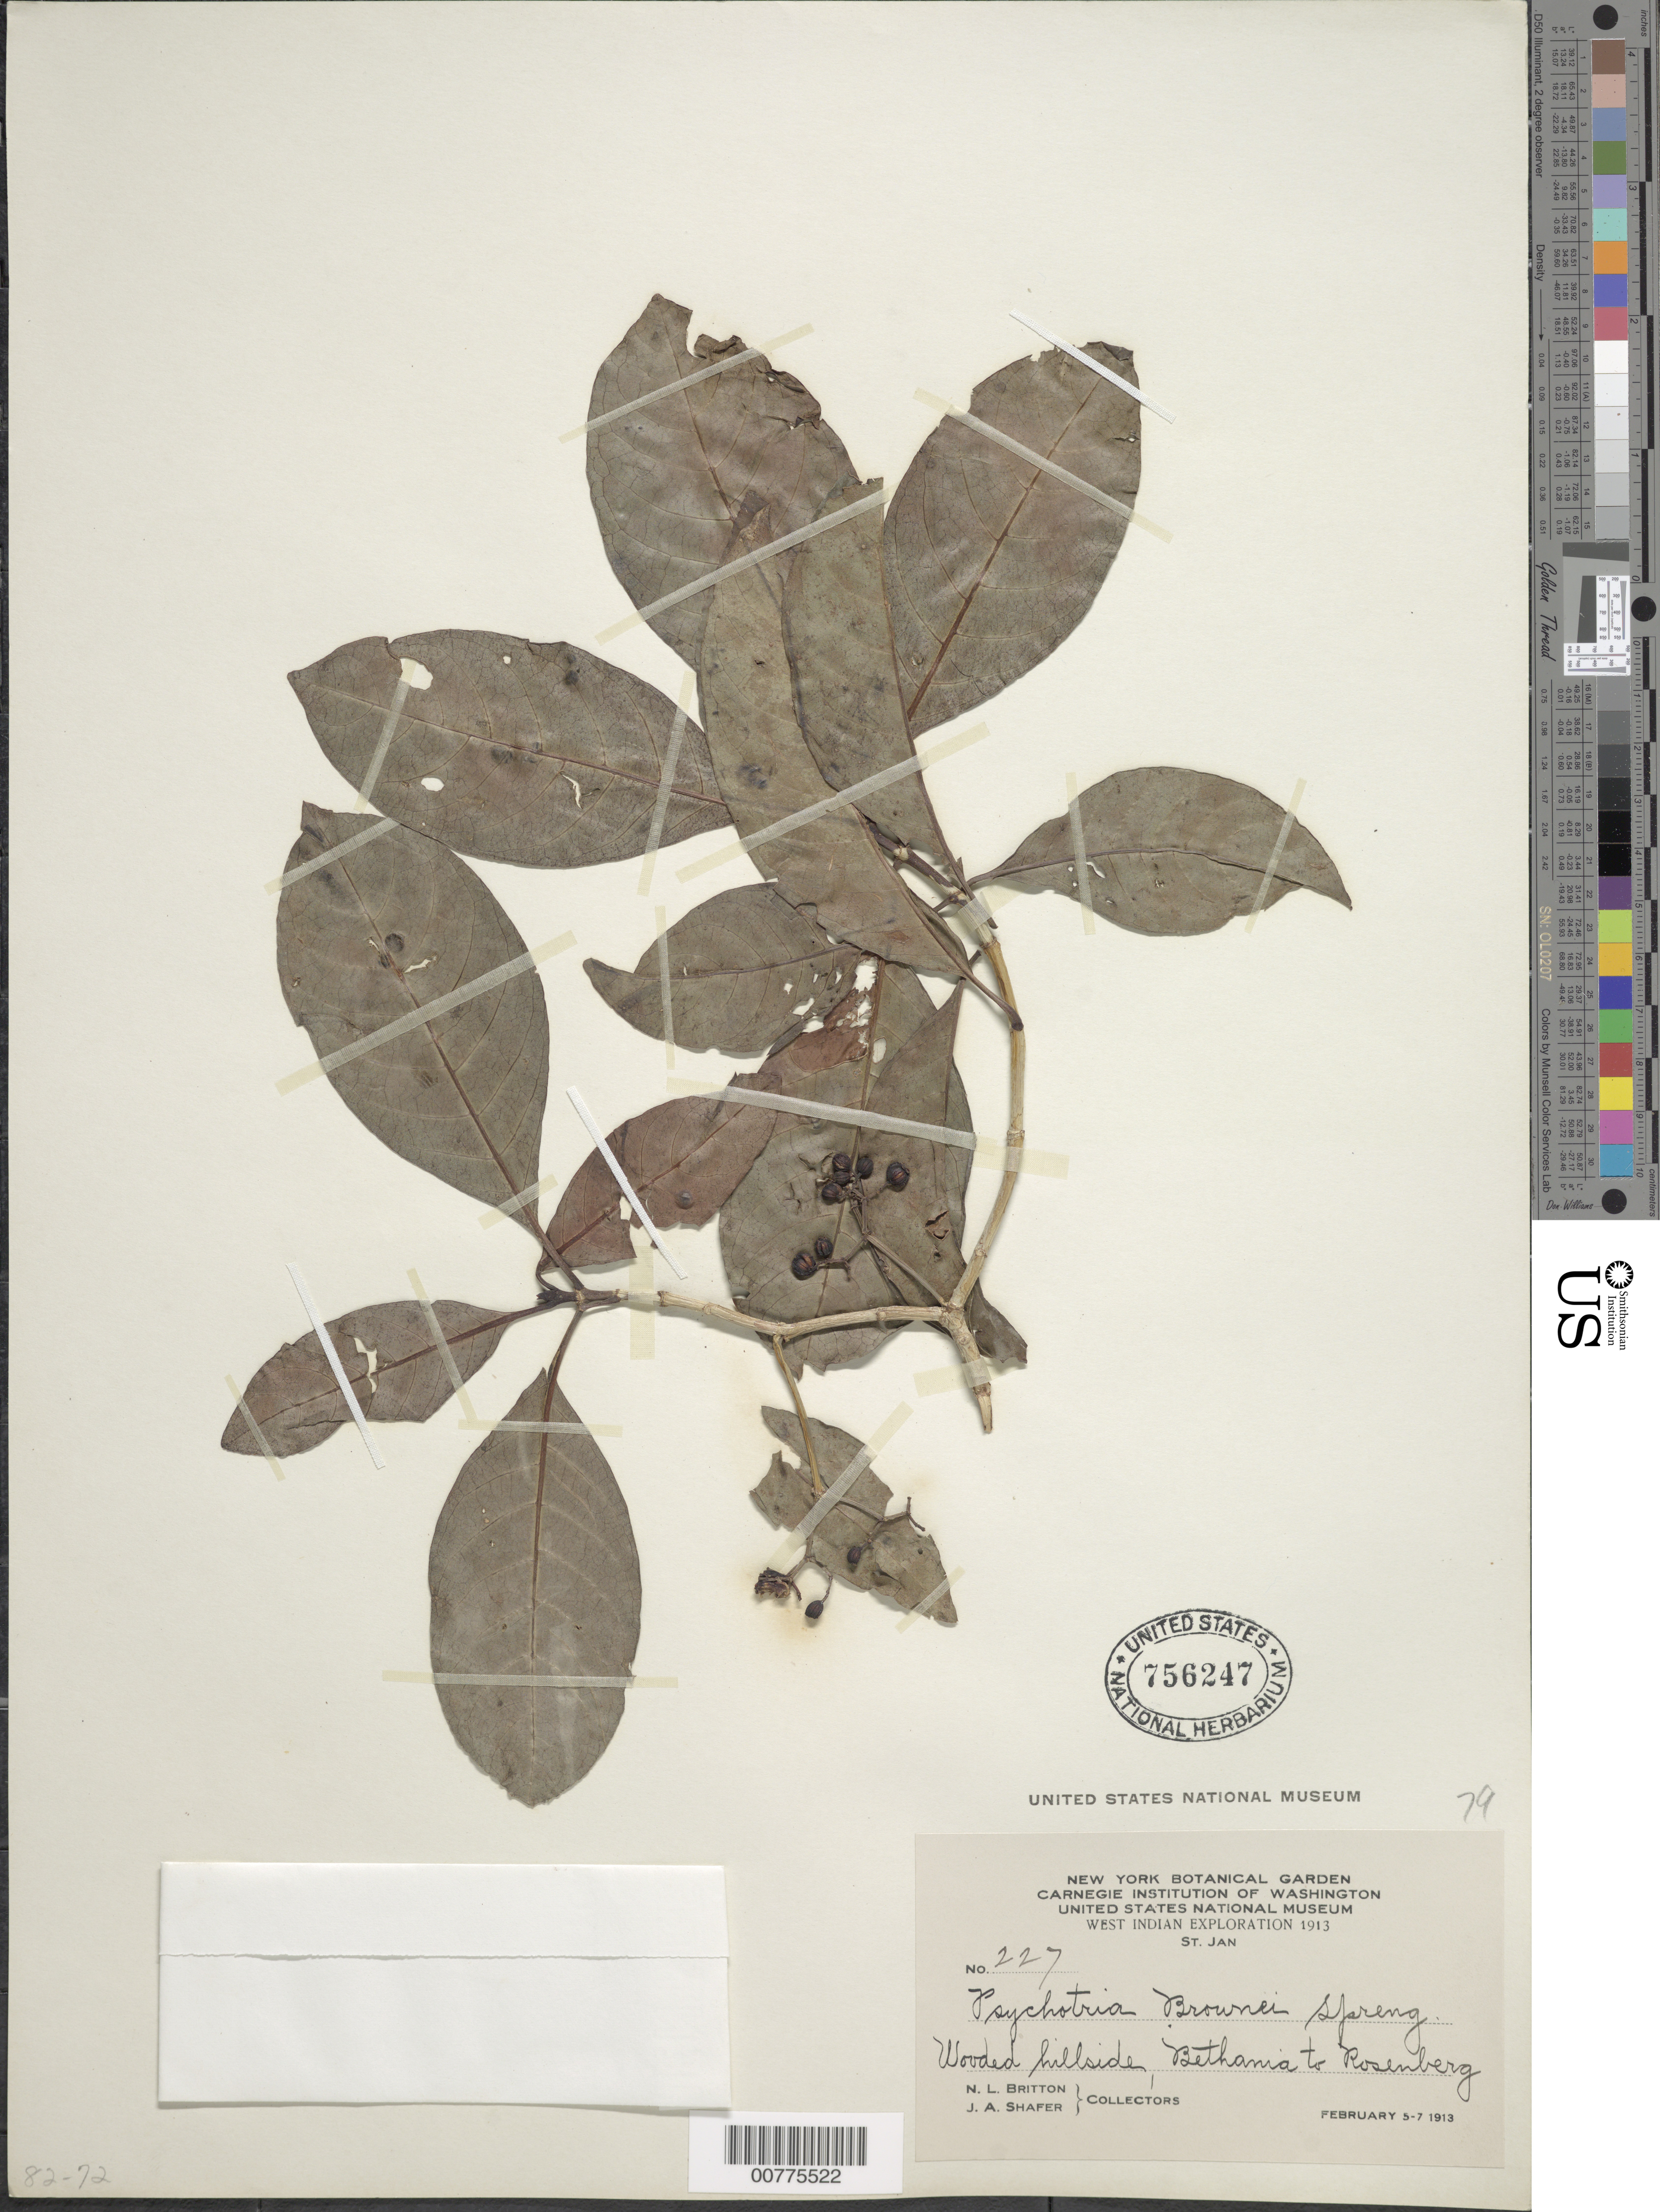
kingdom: Plantae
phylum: Tracheophyta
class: Magnoliopsida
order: Gentianales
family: Rubiaceae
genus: Psychotria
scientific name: Psychotria glabrata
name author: Sw.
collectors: N. Britton & J. A. Shafer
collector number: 227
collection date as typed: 05 Feb 1913 to 07 Feb 1913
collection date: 1913-02-05/1913-02-07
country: U.S. Virgin Islands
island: St. John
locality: Wooded hillside, Bethania to Rosenberg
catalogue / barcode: US 756247